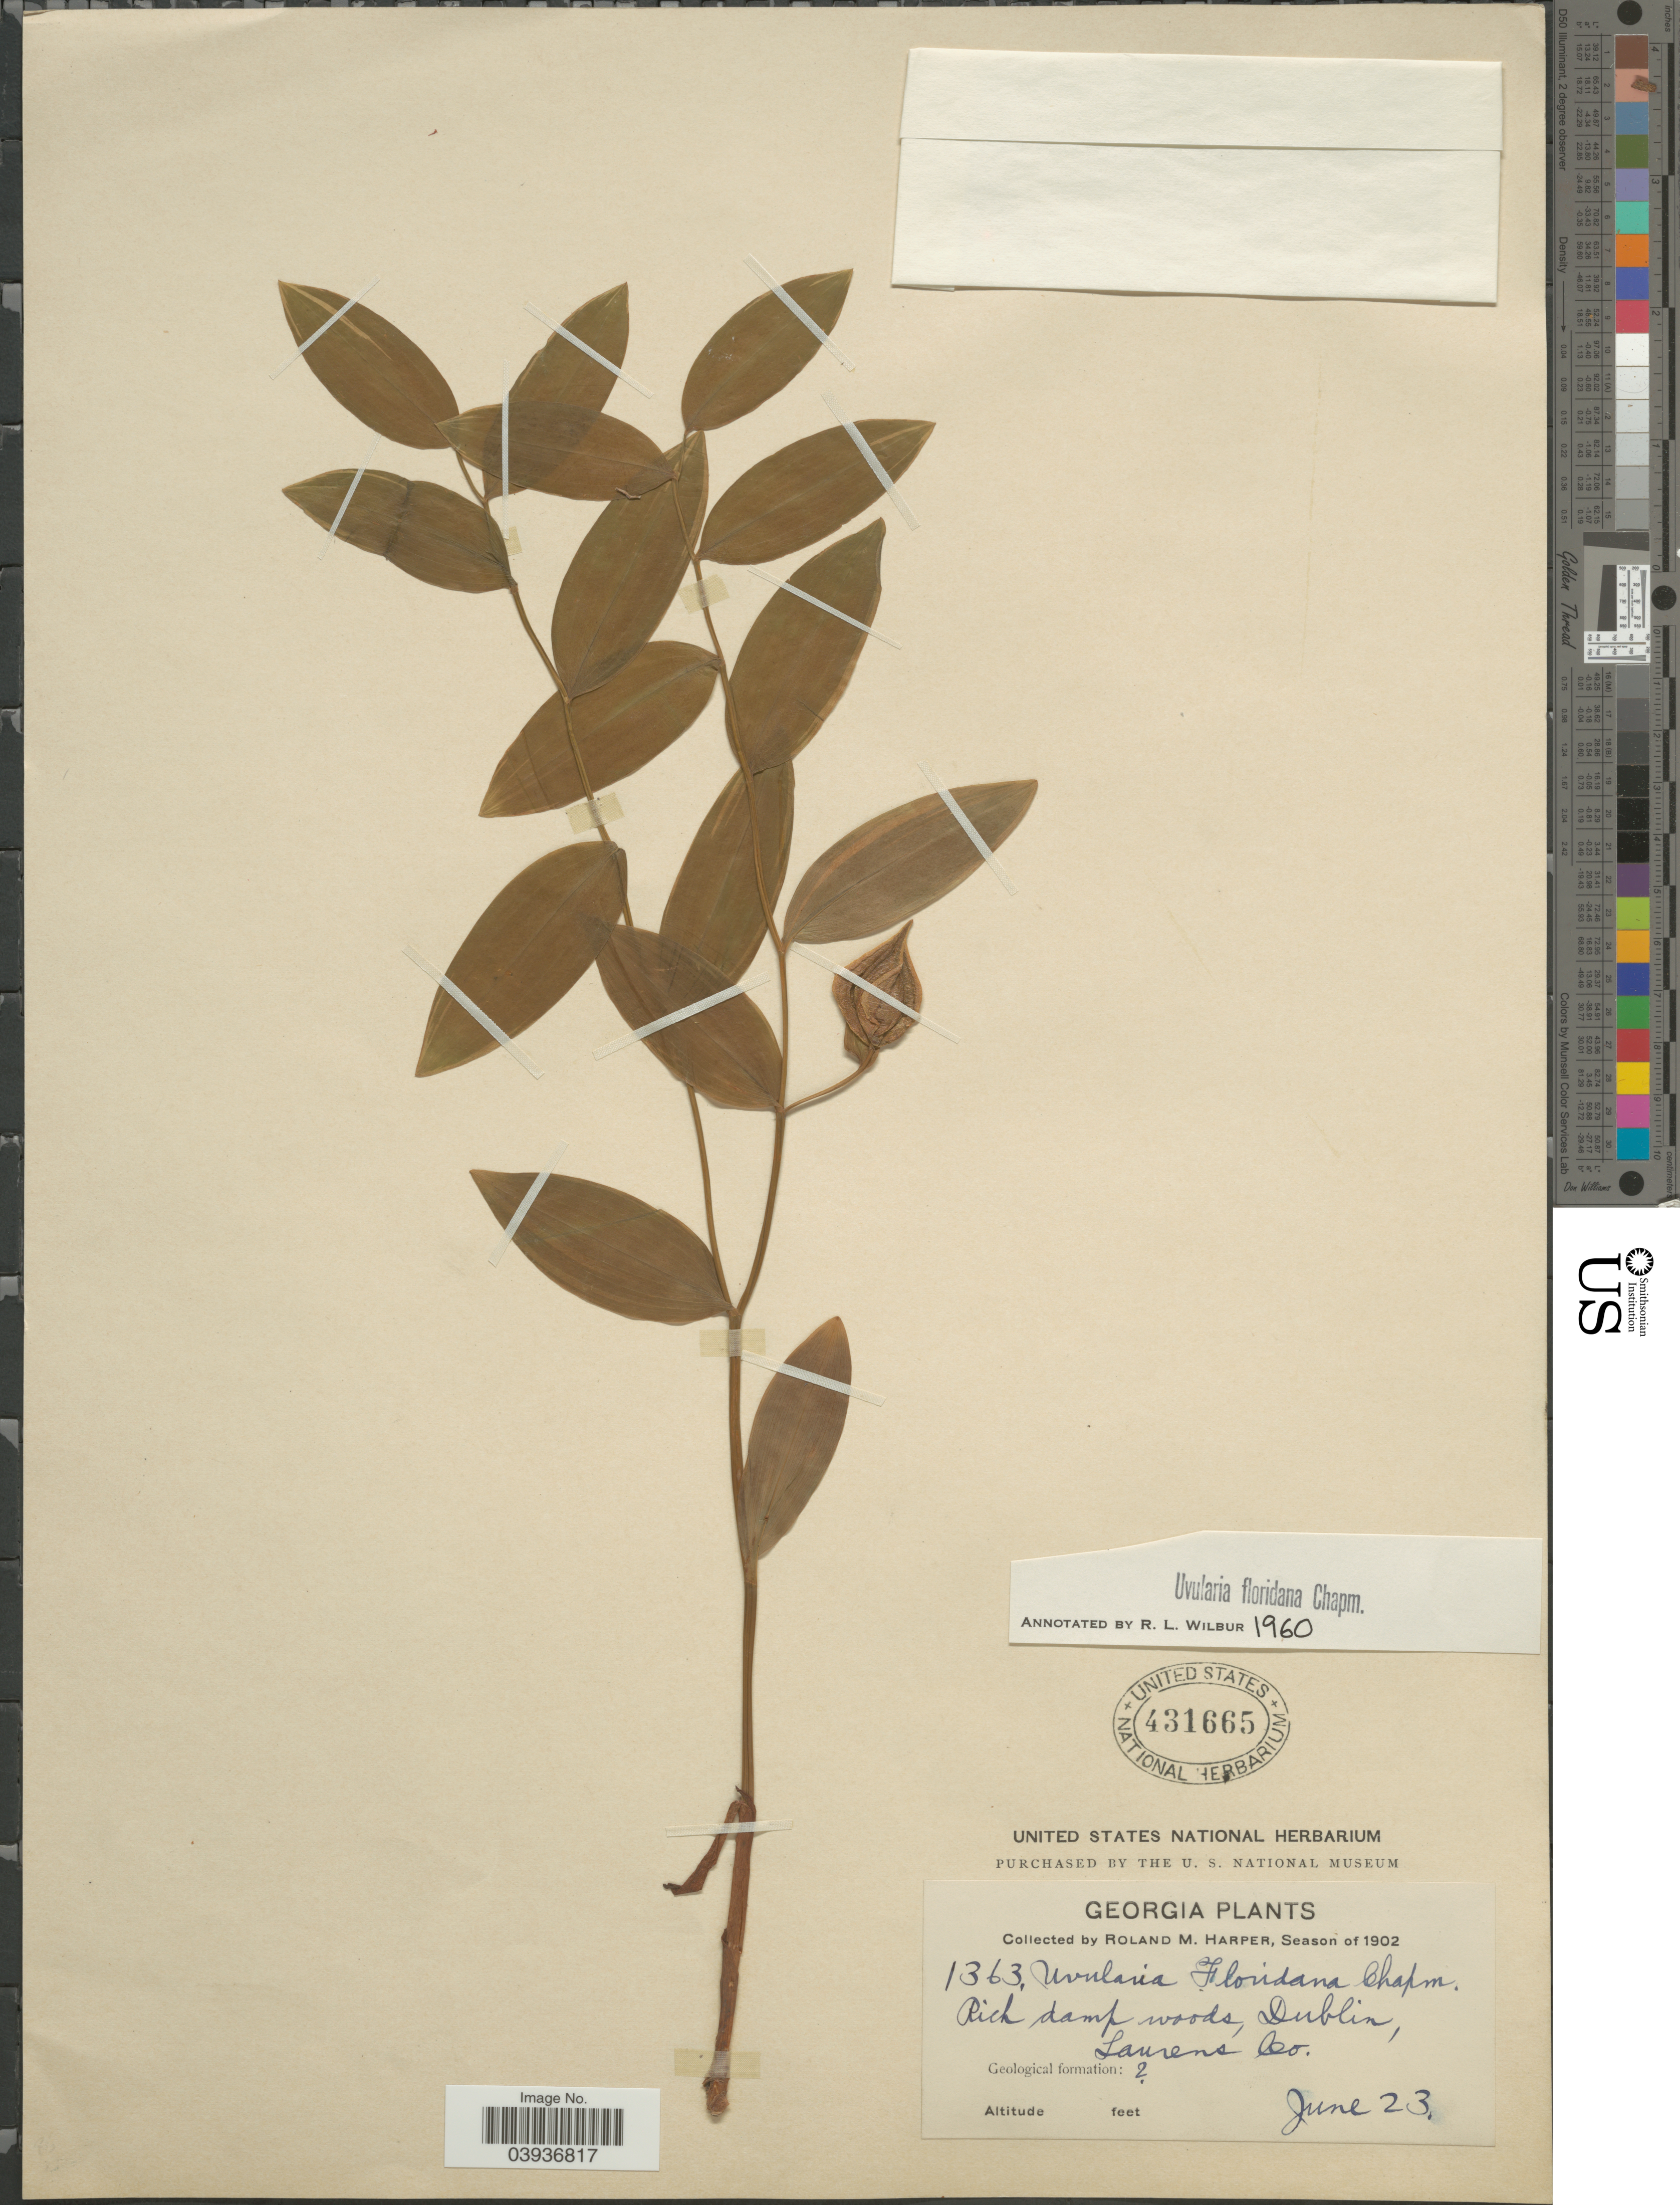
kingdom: Plantae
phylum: Tracheophyta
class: Liliopsida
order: Liliales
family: Colchicaceae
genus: Uvularia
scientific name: Uvularia floridana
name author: Chapm.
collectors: R. M. Harper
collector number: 1363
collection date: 1902-06-23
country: United States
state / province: Georgia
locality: Rich damp woods, Dublin, Laurens Co.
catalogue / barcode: US 431665